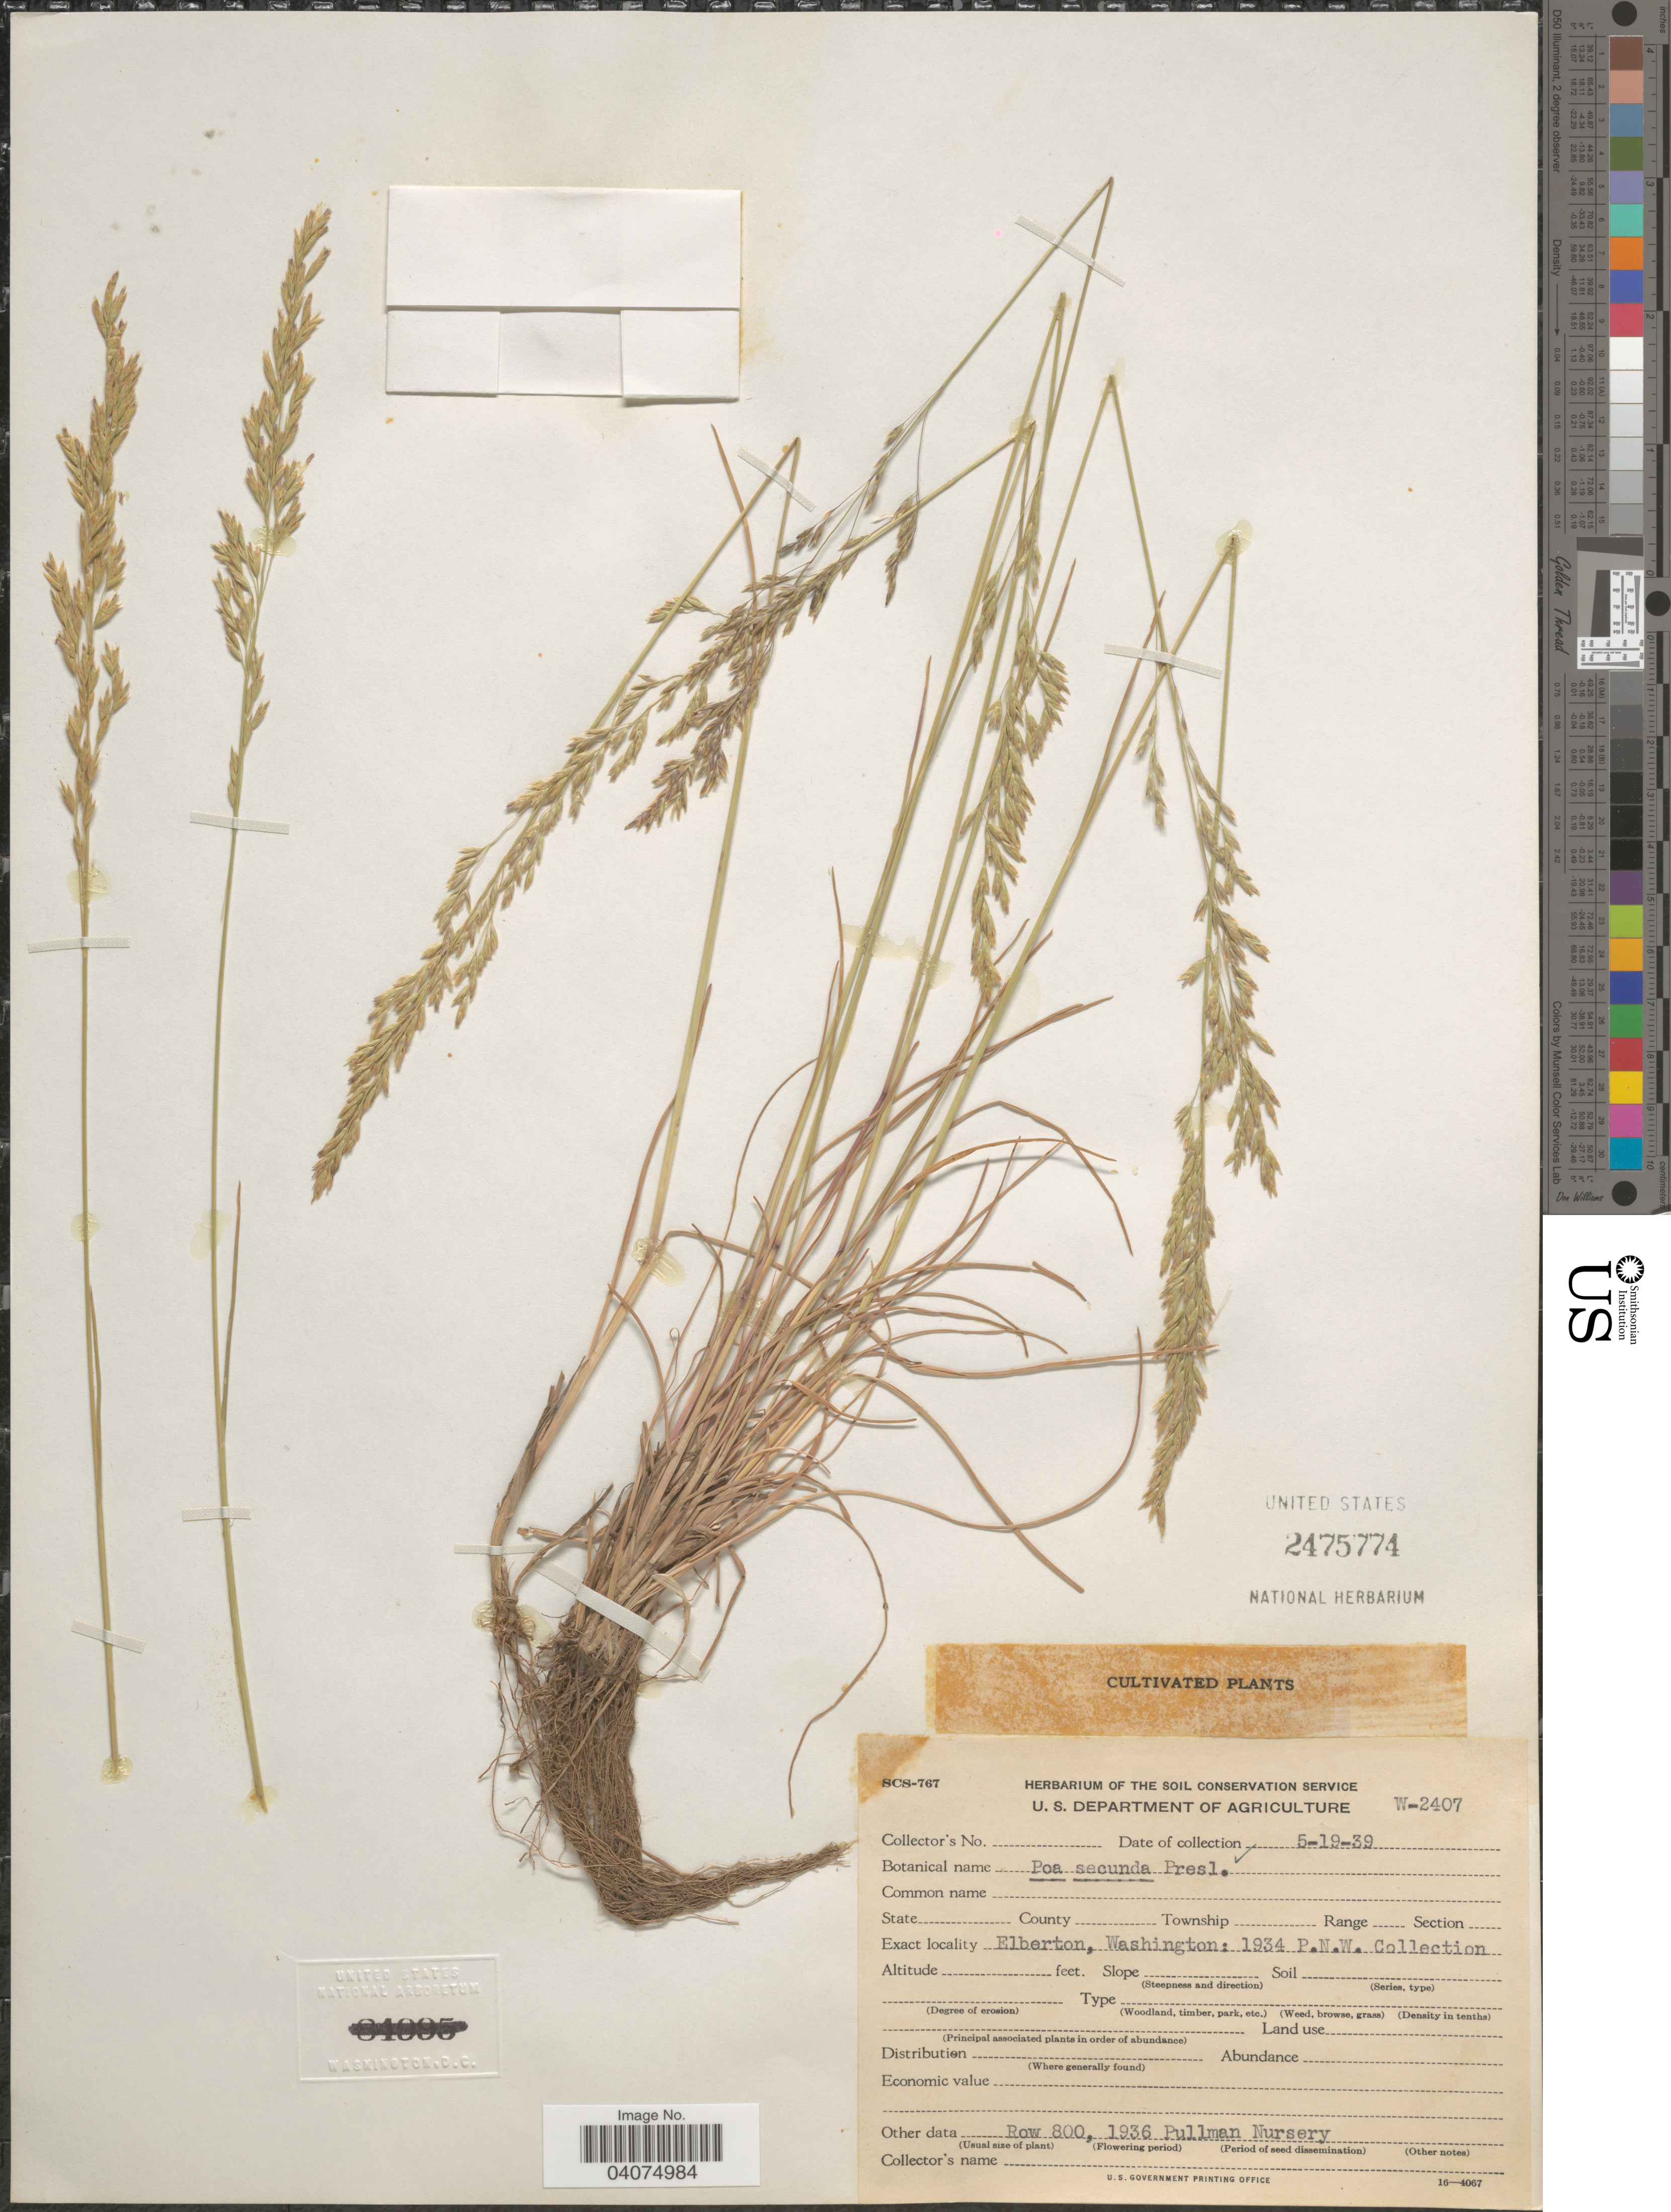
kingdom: Plantae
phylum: Tracheophyta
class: Liliopsida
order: Poales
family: Poaceae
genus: Poa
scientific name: Poa secunda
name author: J. Presl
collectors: Herbarium of the Soil Conservation Service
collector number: W-2407?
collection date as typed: Transcribed d/m/y: 19/5/39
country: United States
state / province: Washington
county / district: Whitman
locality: Row 800, 1936 Pullman Nursery.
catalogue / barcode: US 2475774